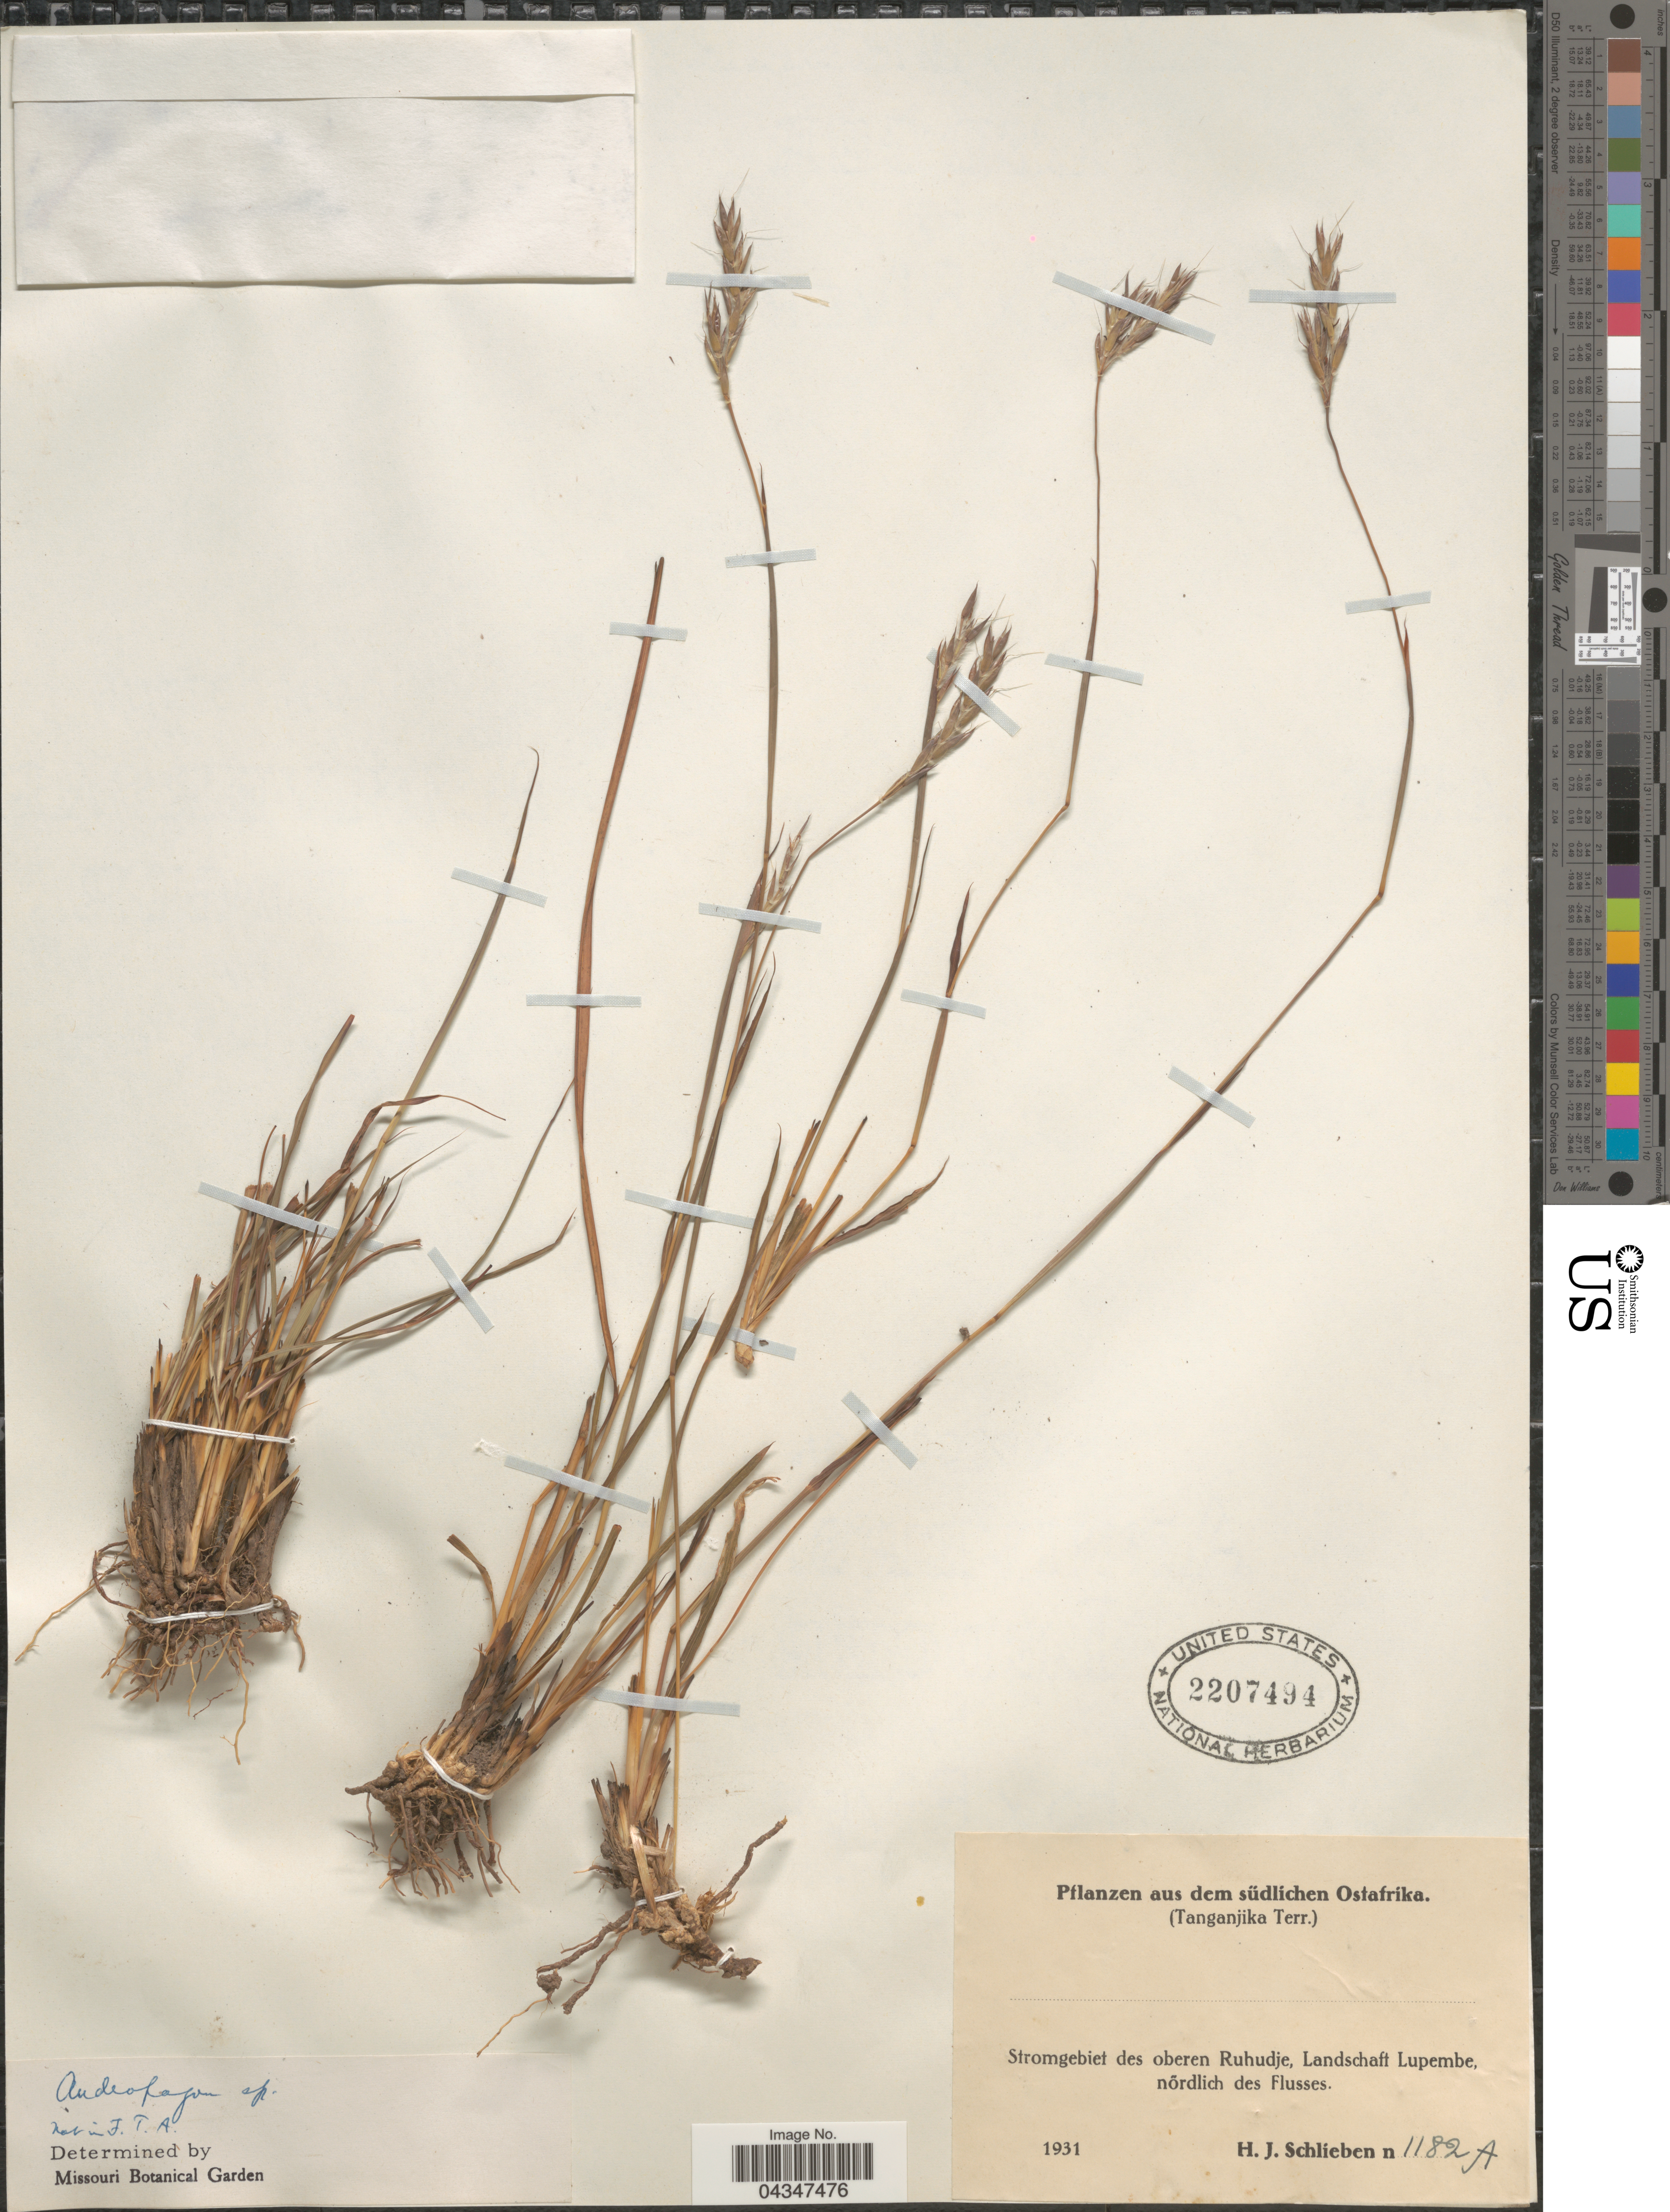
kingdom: Plantae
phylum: Tracheophyta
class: Liliopsida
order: Poales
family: Poaceae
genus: Andropogon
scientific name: Andropogon sp.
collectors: H. J. Schlieben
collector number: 1182A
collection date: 1931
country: Tanzania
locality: Südlichen Ostafrika (Tanganjika Terr.). Stromgebiet des oberen Ruhudje, Landschaft Lupembe, nõrdlich des Flusses.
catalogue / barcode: US 2207494